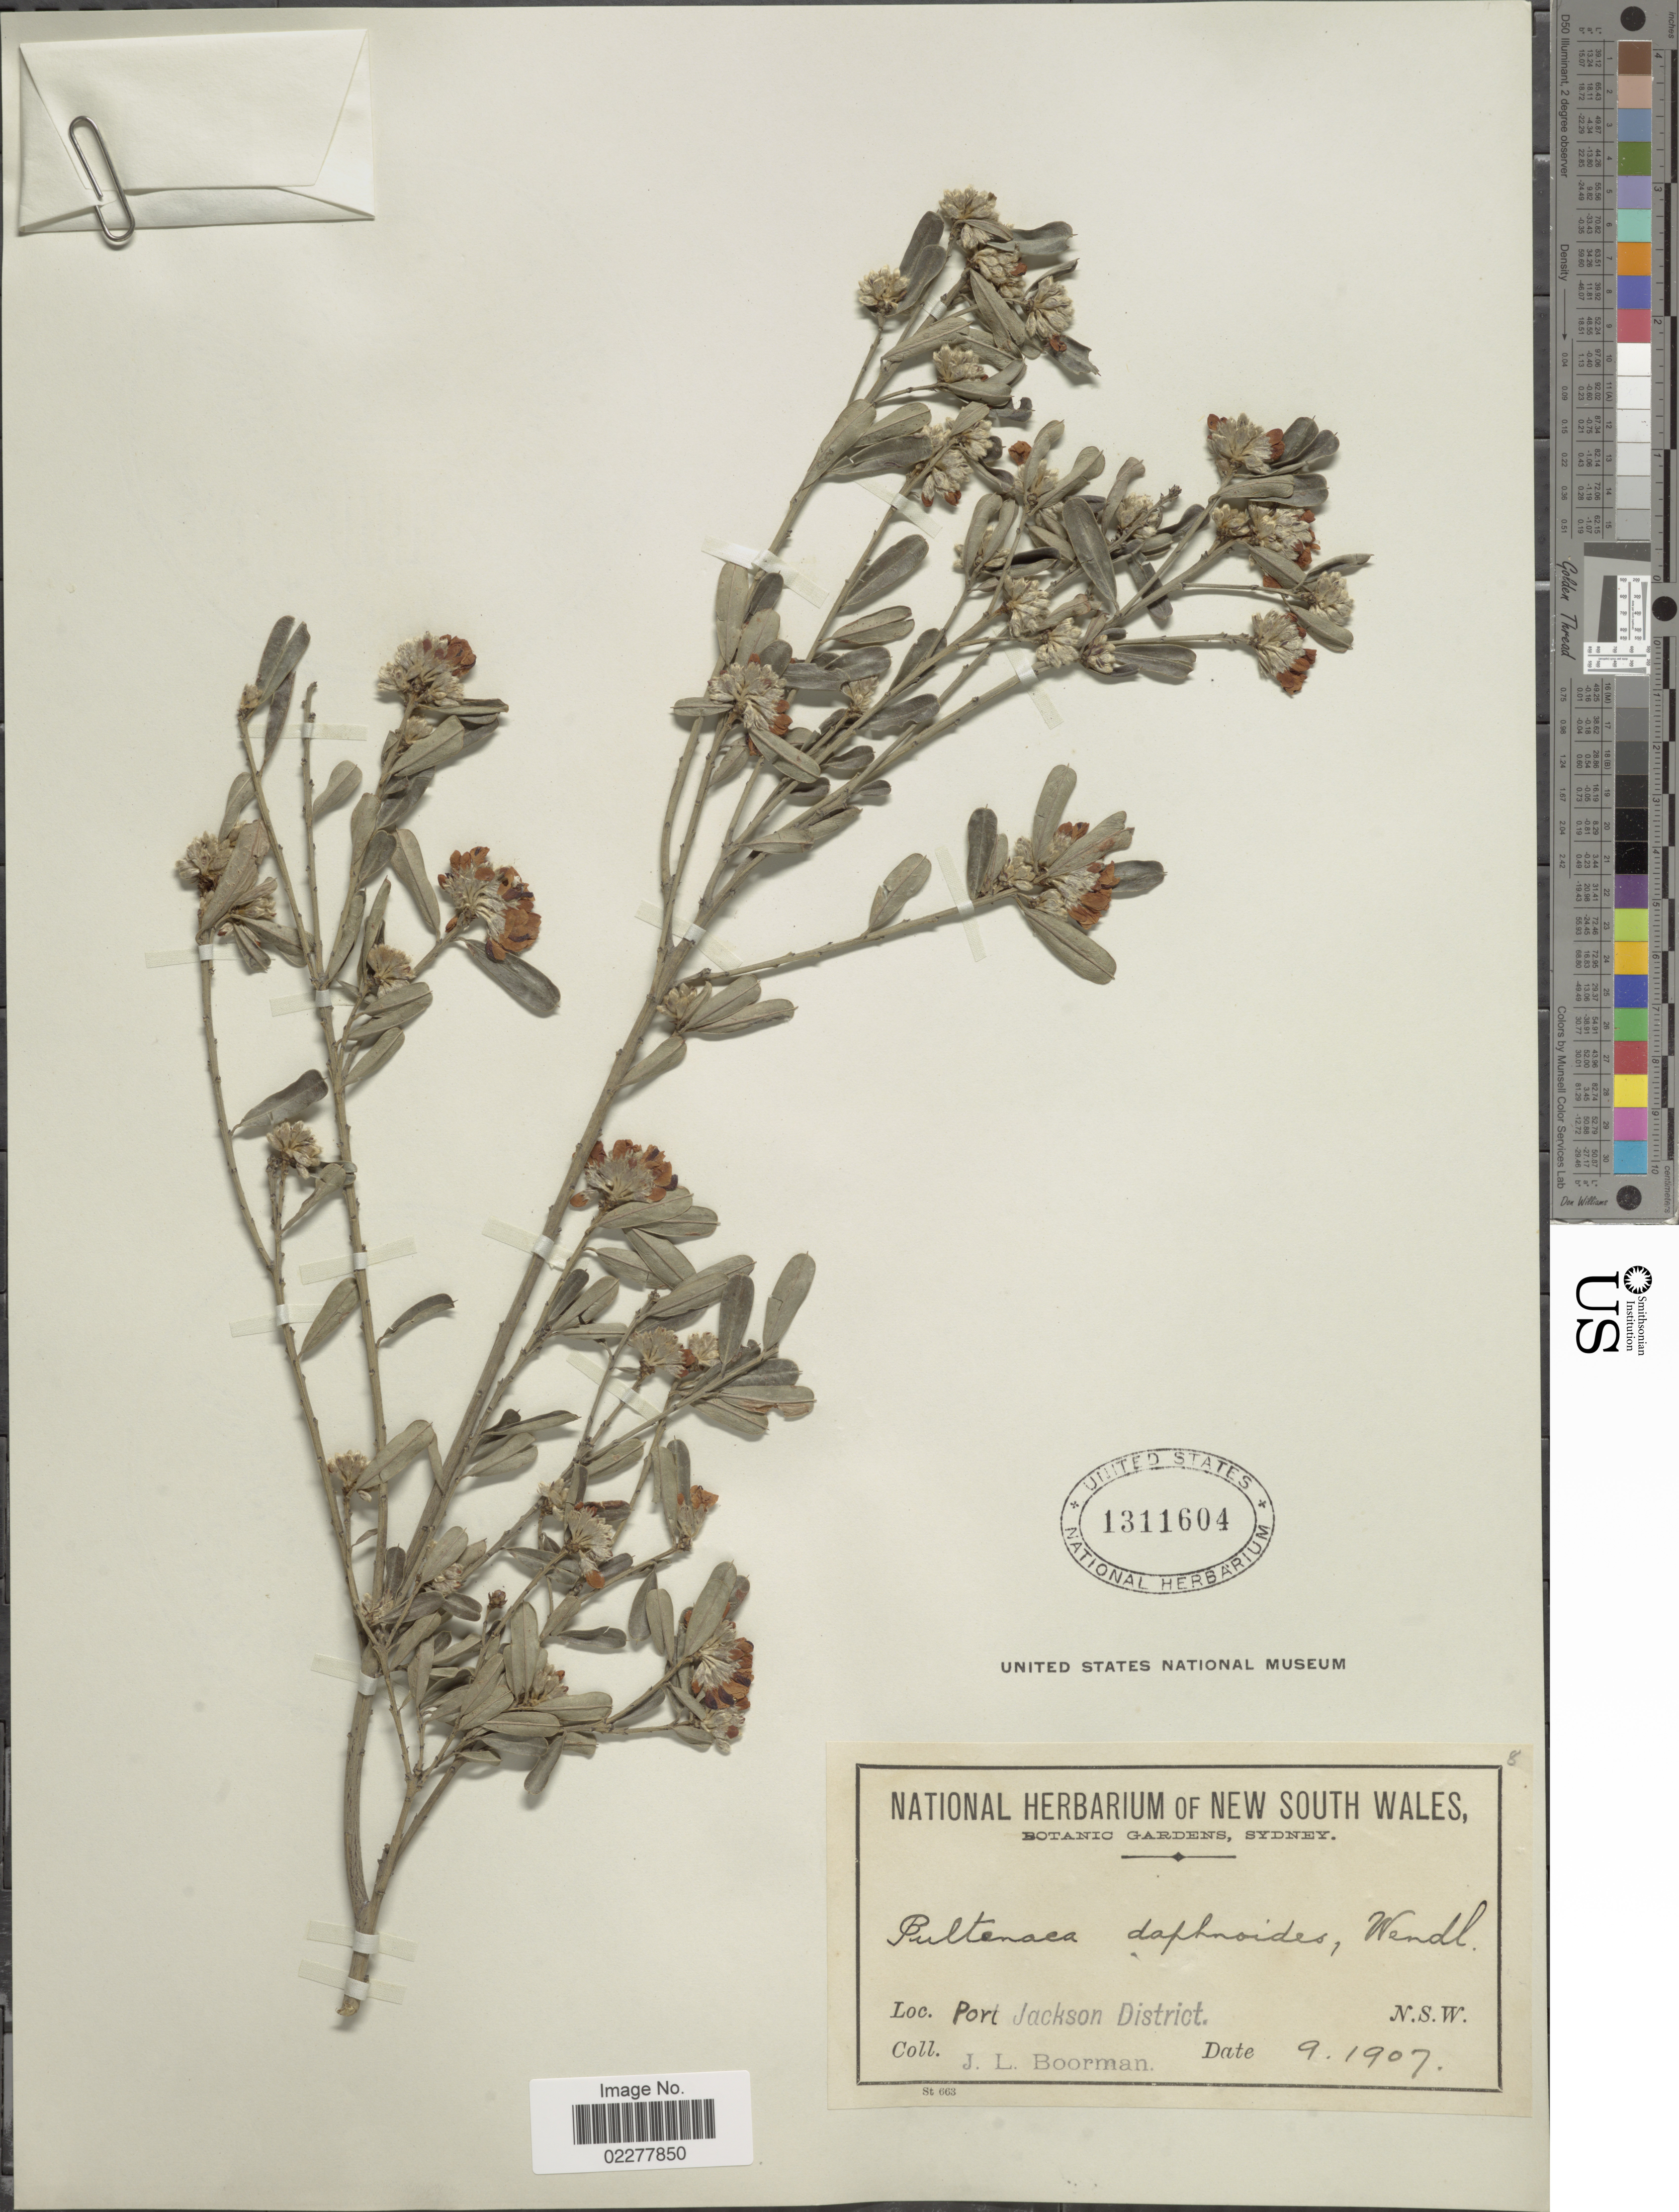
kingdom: Plantae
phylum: Tracheophyta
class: Magnoliopsida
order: Fabales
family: Fabaceae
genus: Pultenaea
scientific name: Pultenaea daphnoides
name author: J.C. Wendl.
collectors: J. Boorman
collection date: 1907-09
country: Australia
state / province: New South Wales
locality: Port Jackson District. N.S.W.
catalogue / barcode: US 1311604